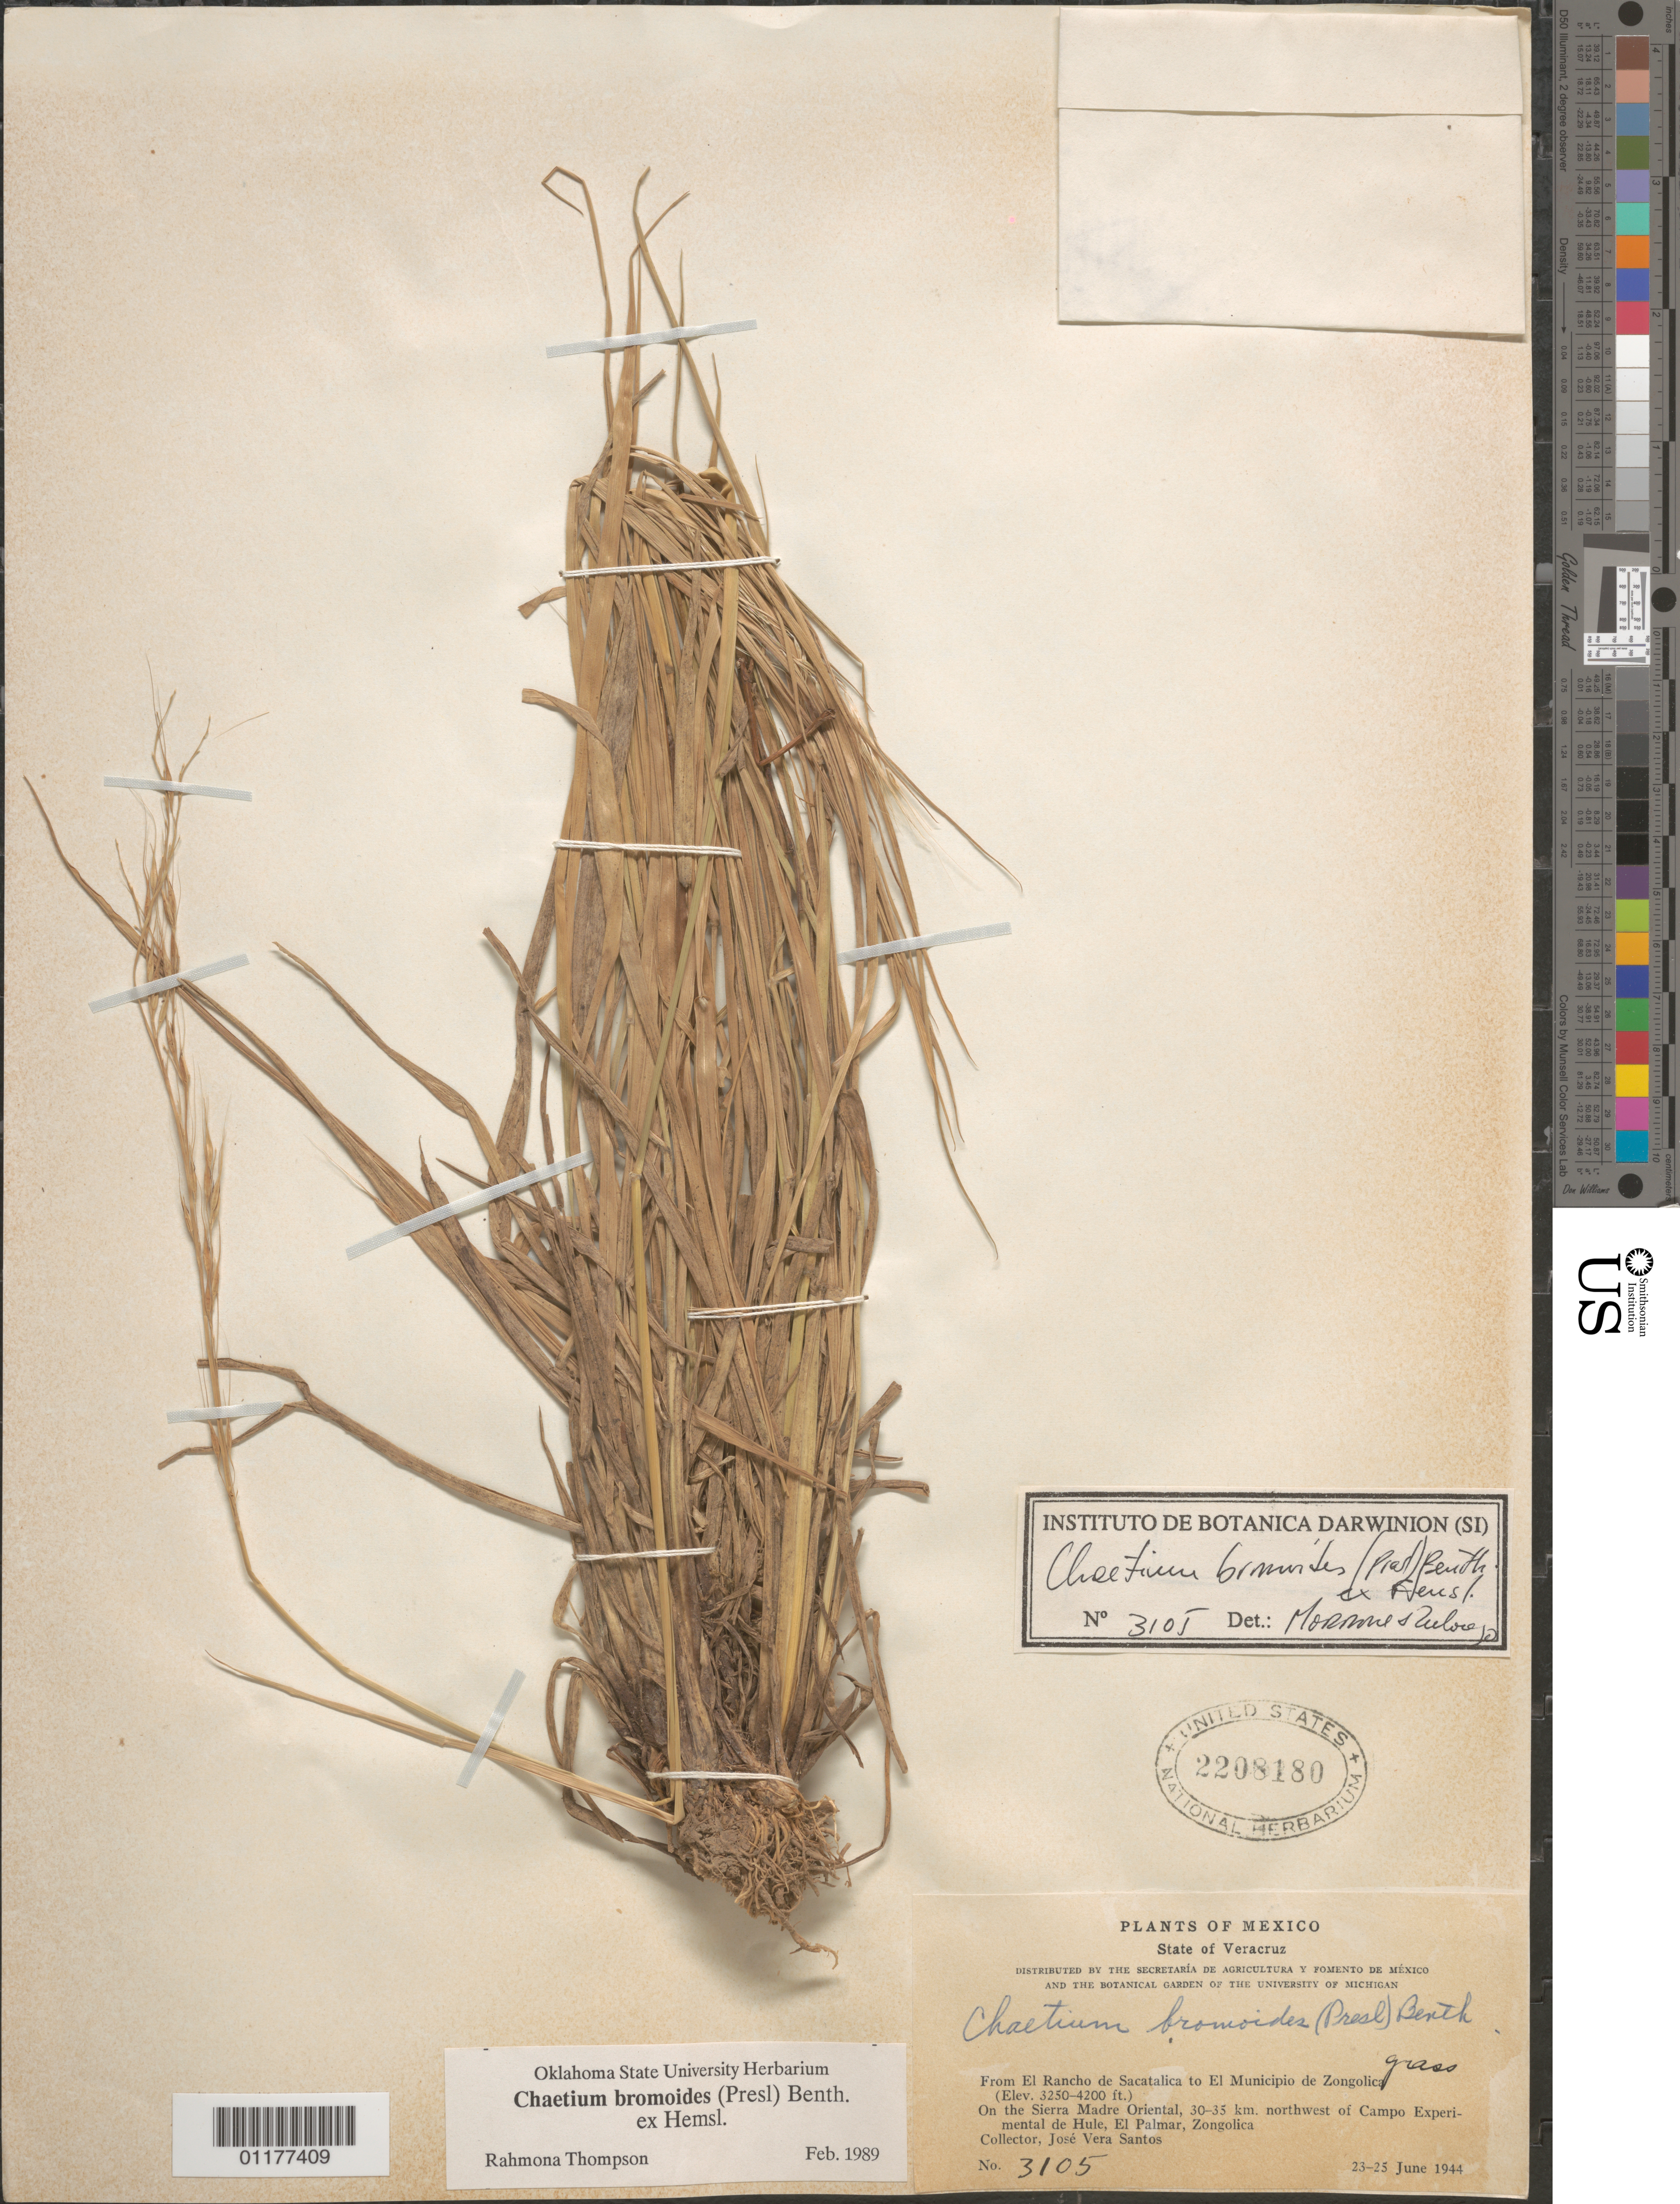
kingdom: Plantae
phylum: Tracheophyta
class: Liliopsida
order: Poales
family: Poaceae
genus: Chaetium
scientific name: Chaetium bromoides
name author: (J. Presl) Benth. ex Hemsl.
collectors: J. V. Santos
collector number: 3105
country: Mexico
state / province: Veracruz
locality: From El Rancho de Sacatalica to El Municipio de Zongolica, on the Sierra Madre Oriental, NW of Campo Experimental de Hule, El Palmar, Zongolica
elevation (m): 991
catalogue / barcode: US 2208180